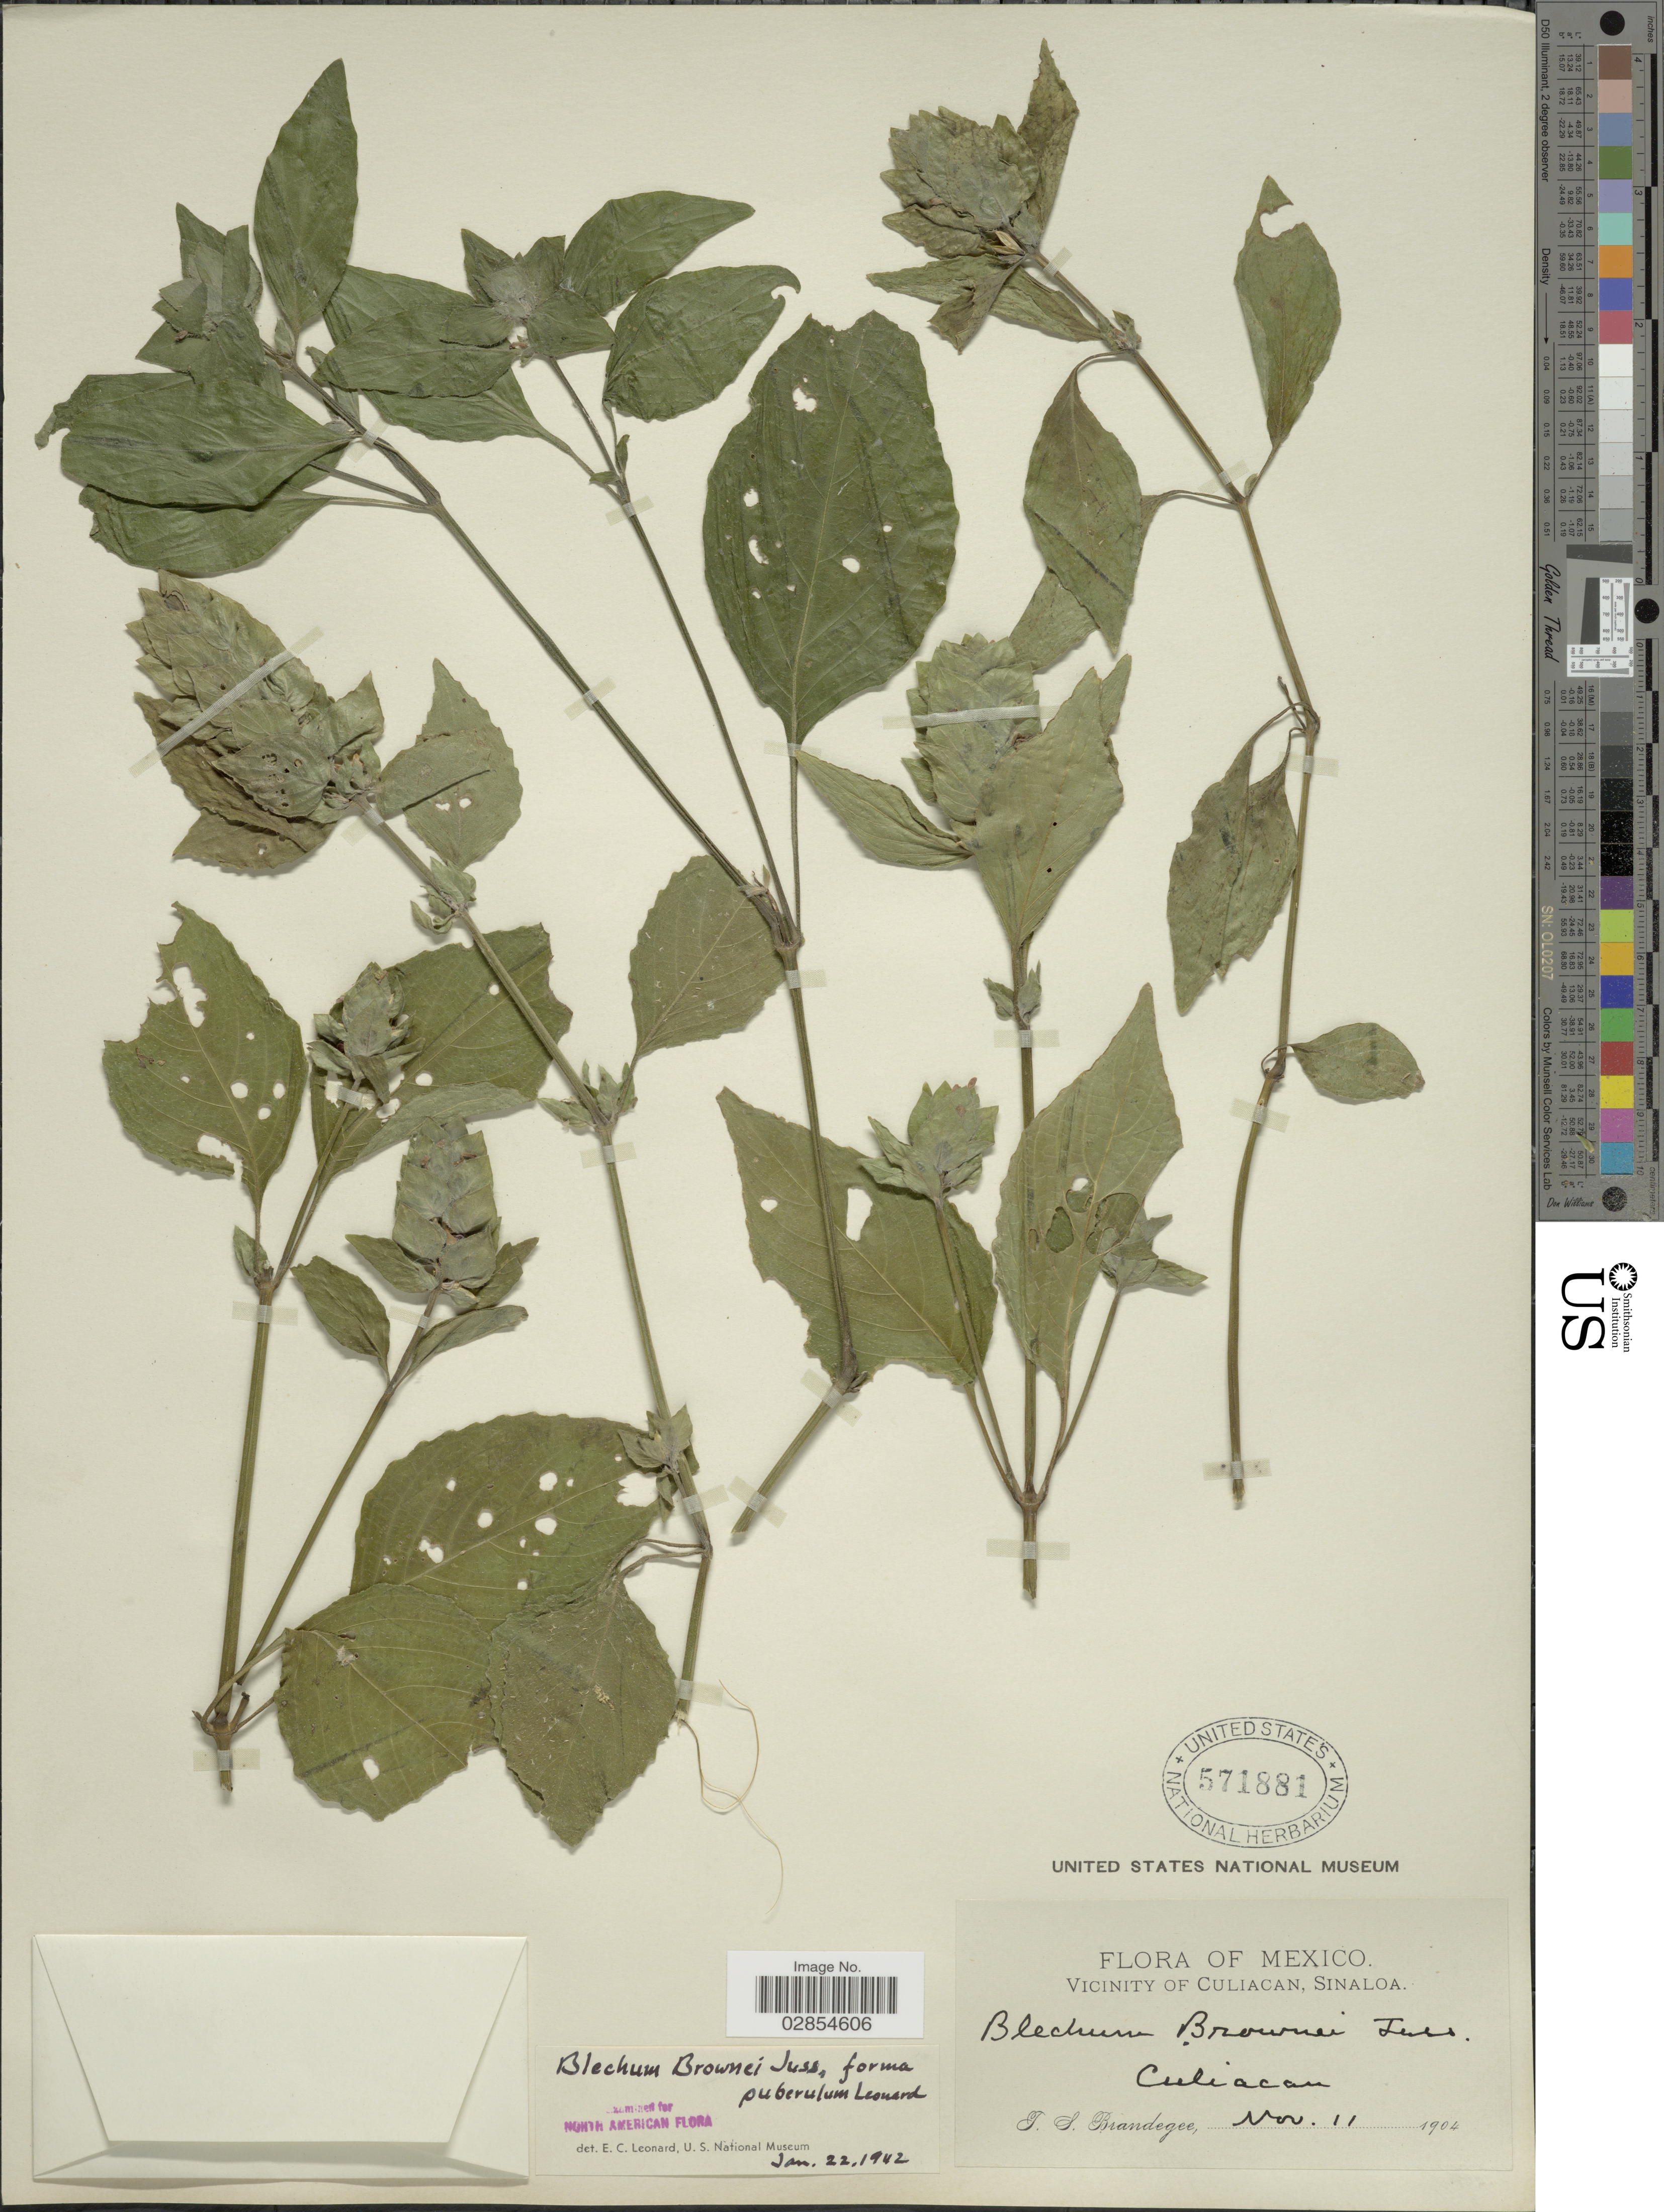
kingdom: Plantae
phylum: Tracheophyta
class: Magnoliopsida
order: Lamiales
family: Acanthaceae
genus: Blechum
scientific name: Blechum pyramidatum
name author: (Lam.) Urb.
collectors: T. S. Brandegee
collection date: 1904-11-11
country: Mexico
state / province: Sinaloa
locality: Vicinity of Culiacan, Sinaloa. Culiacan.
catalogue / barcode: US 571881